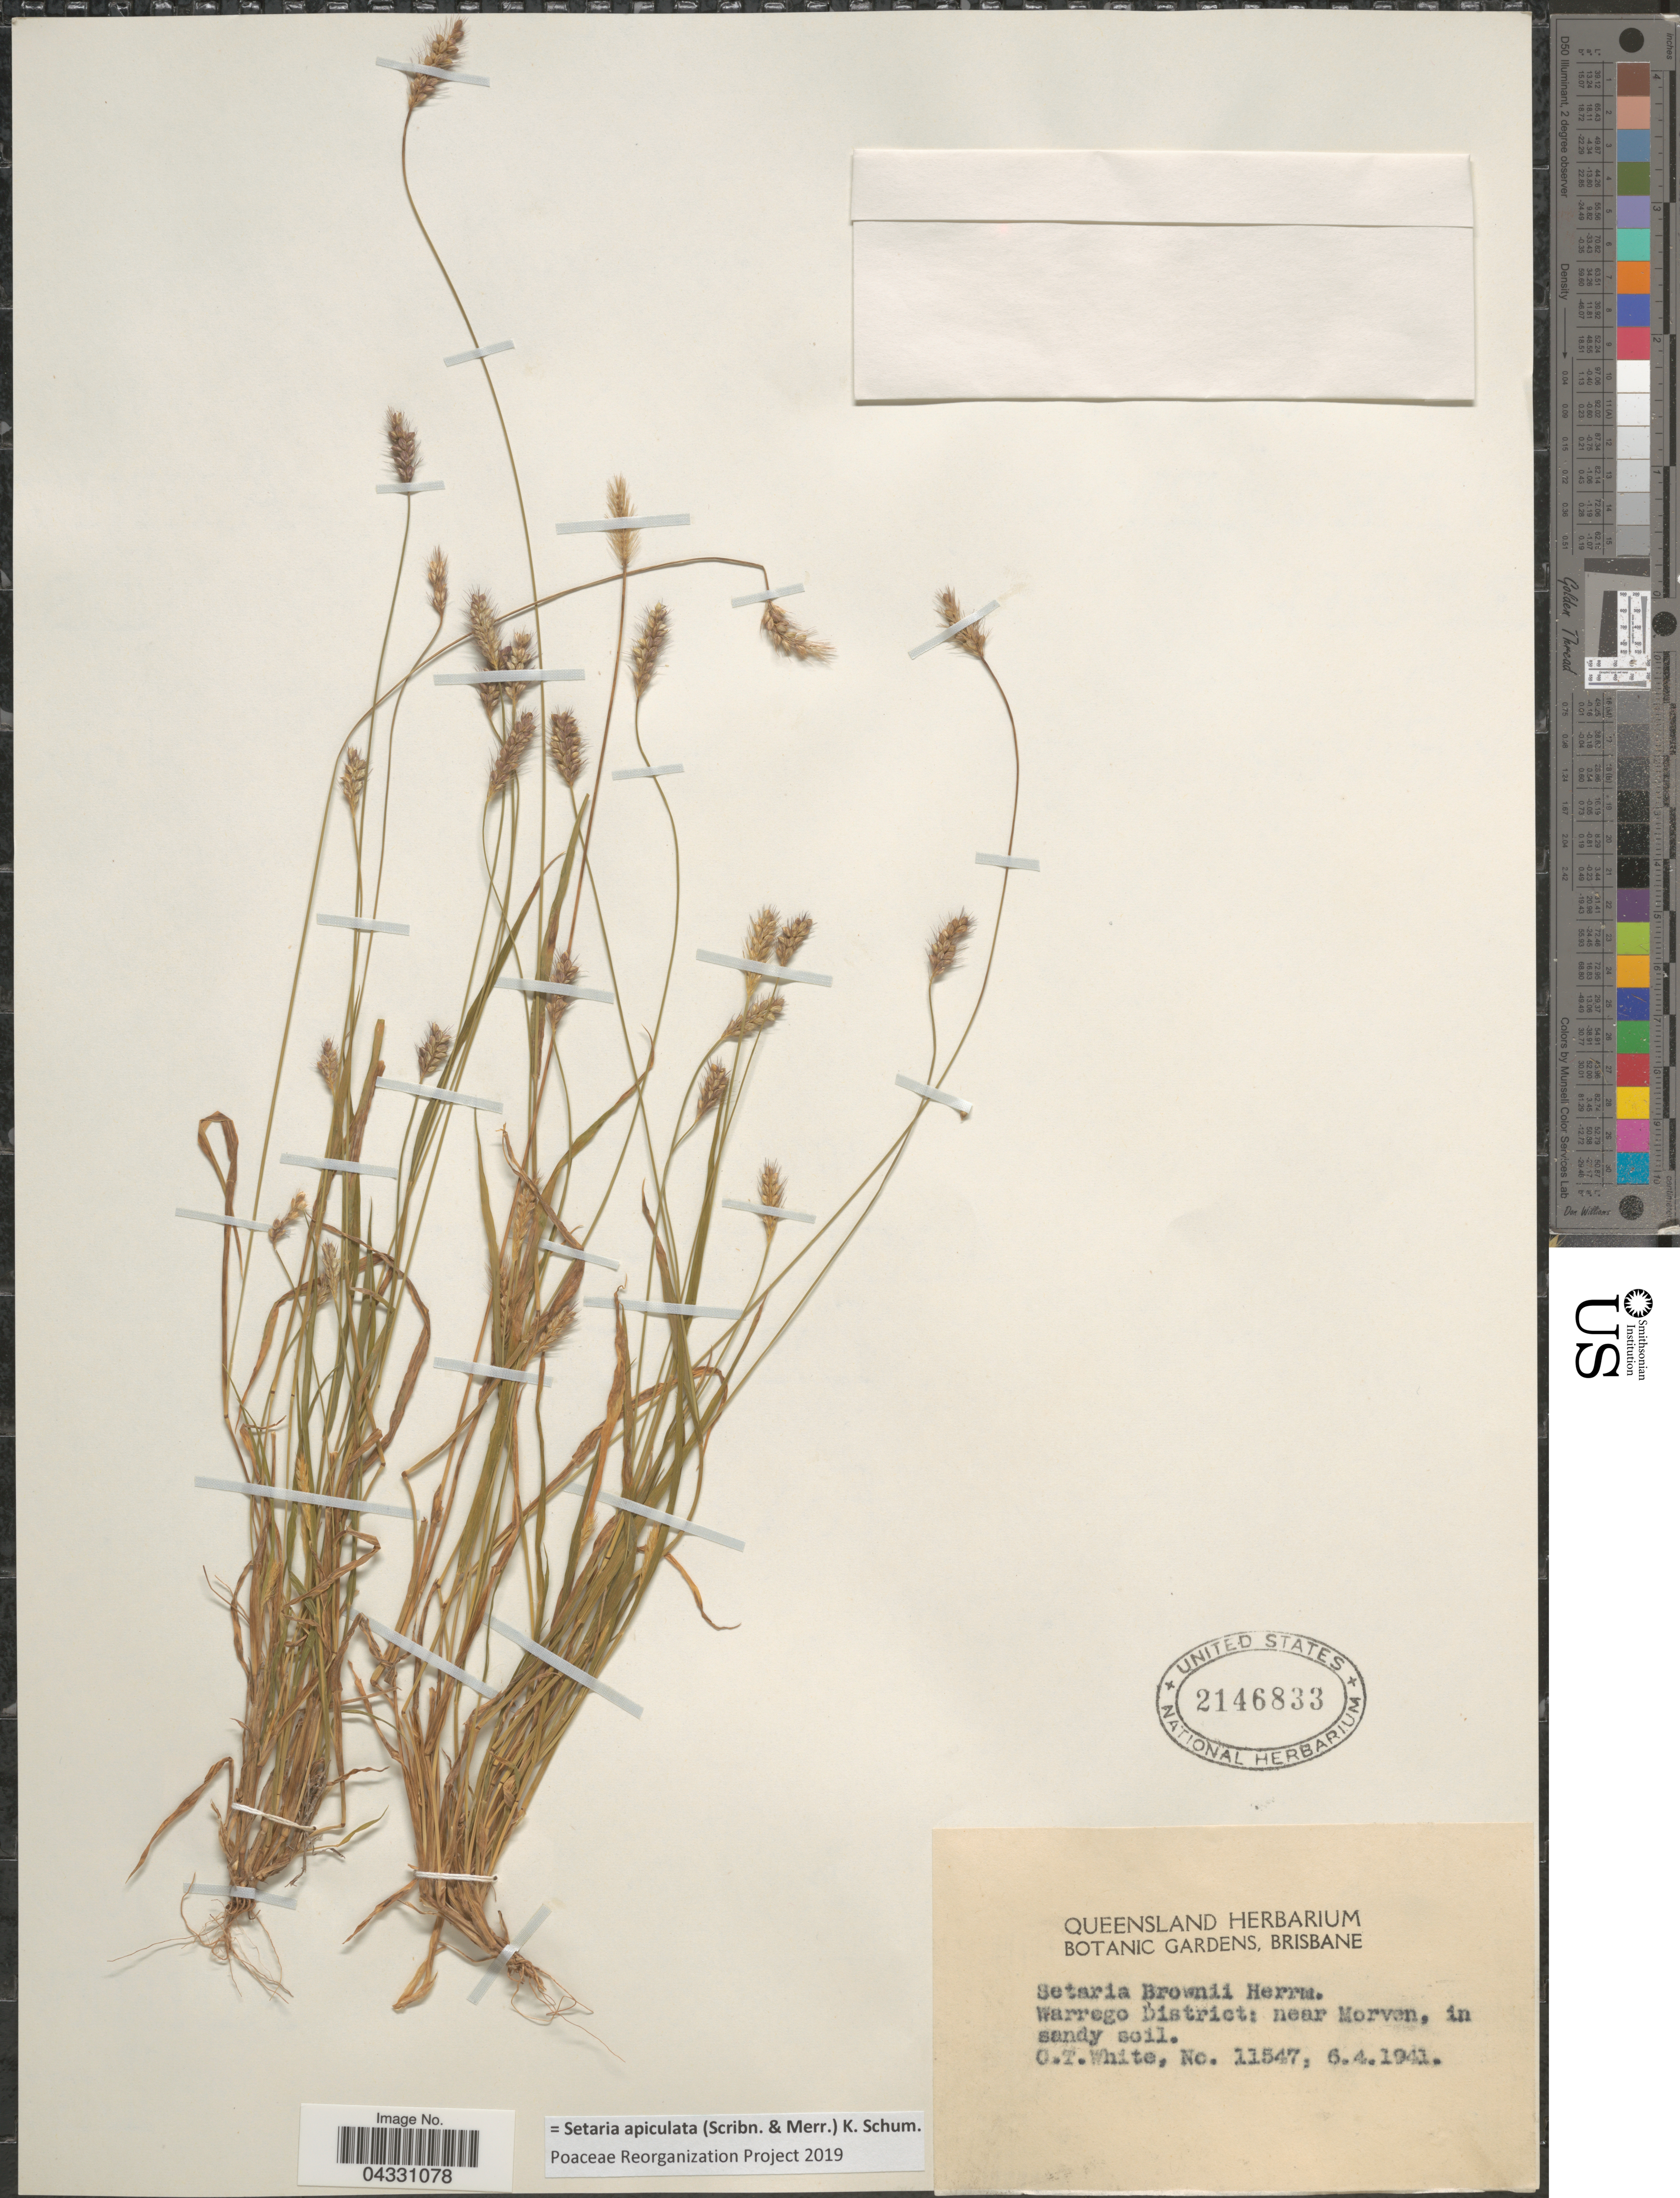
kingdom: Plantae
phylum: Tracheophyta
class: Liliopsida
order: Poales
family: Poaceae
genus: Setaria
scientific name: Setaria apiculata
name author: (Scribn. & Merr.) K. Schum.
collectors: C. T. White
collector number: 11547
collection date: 1941-04-06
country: Australia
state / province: Queensland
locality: Warrego District: near Morvan, in sandy soil.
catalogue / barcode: US 2146833